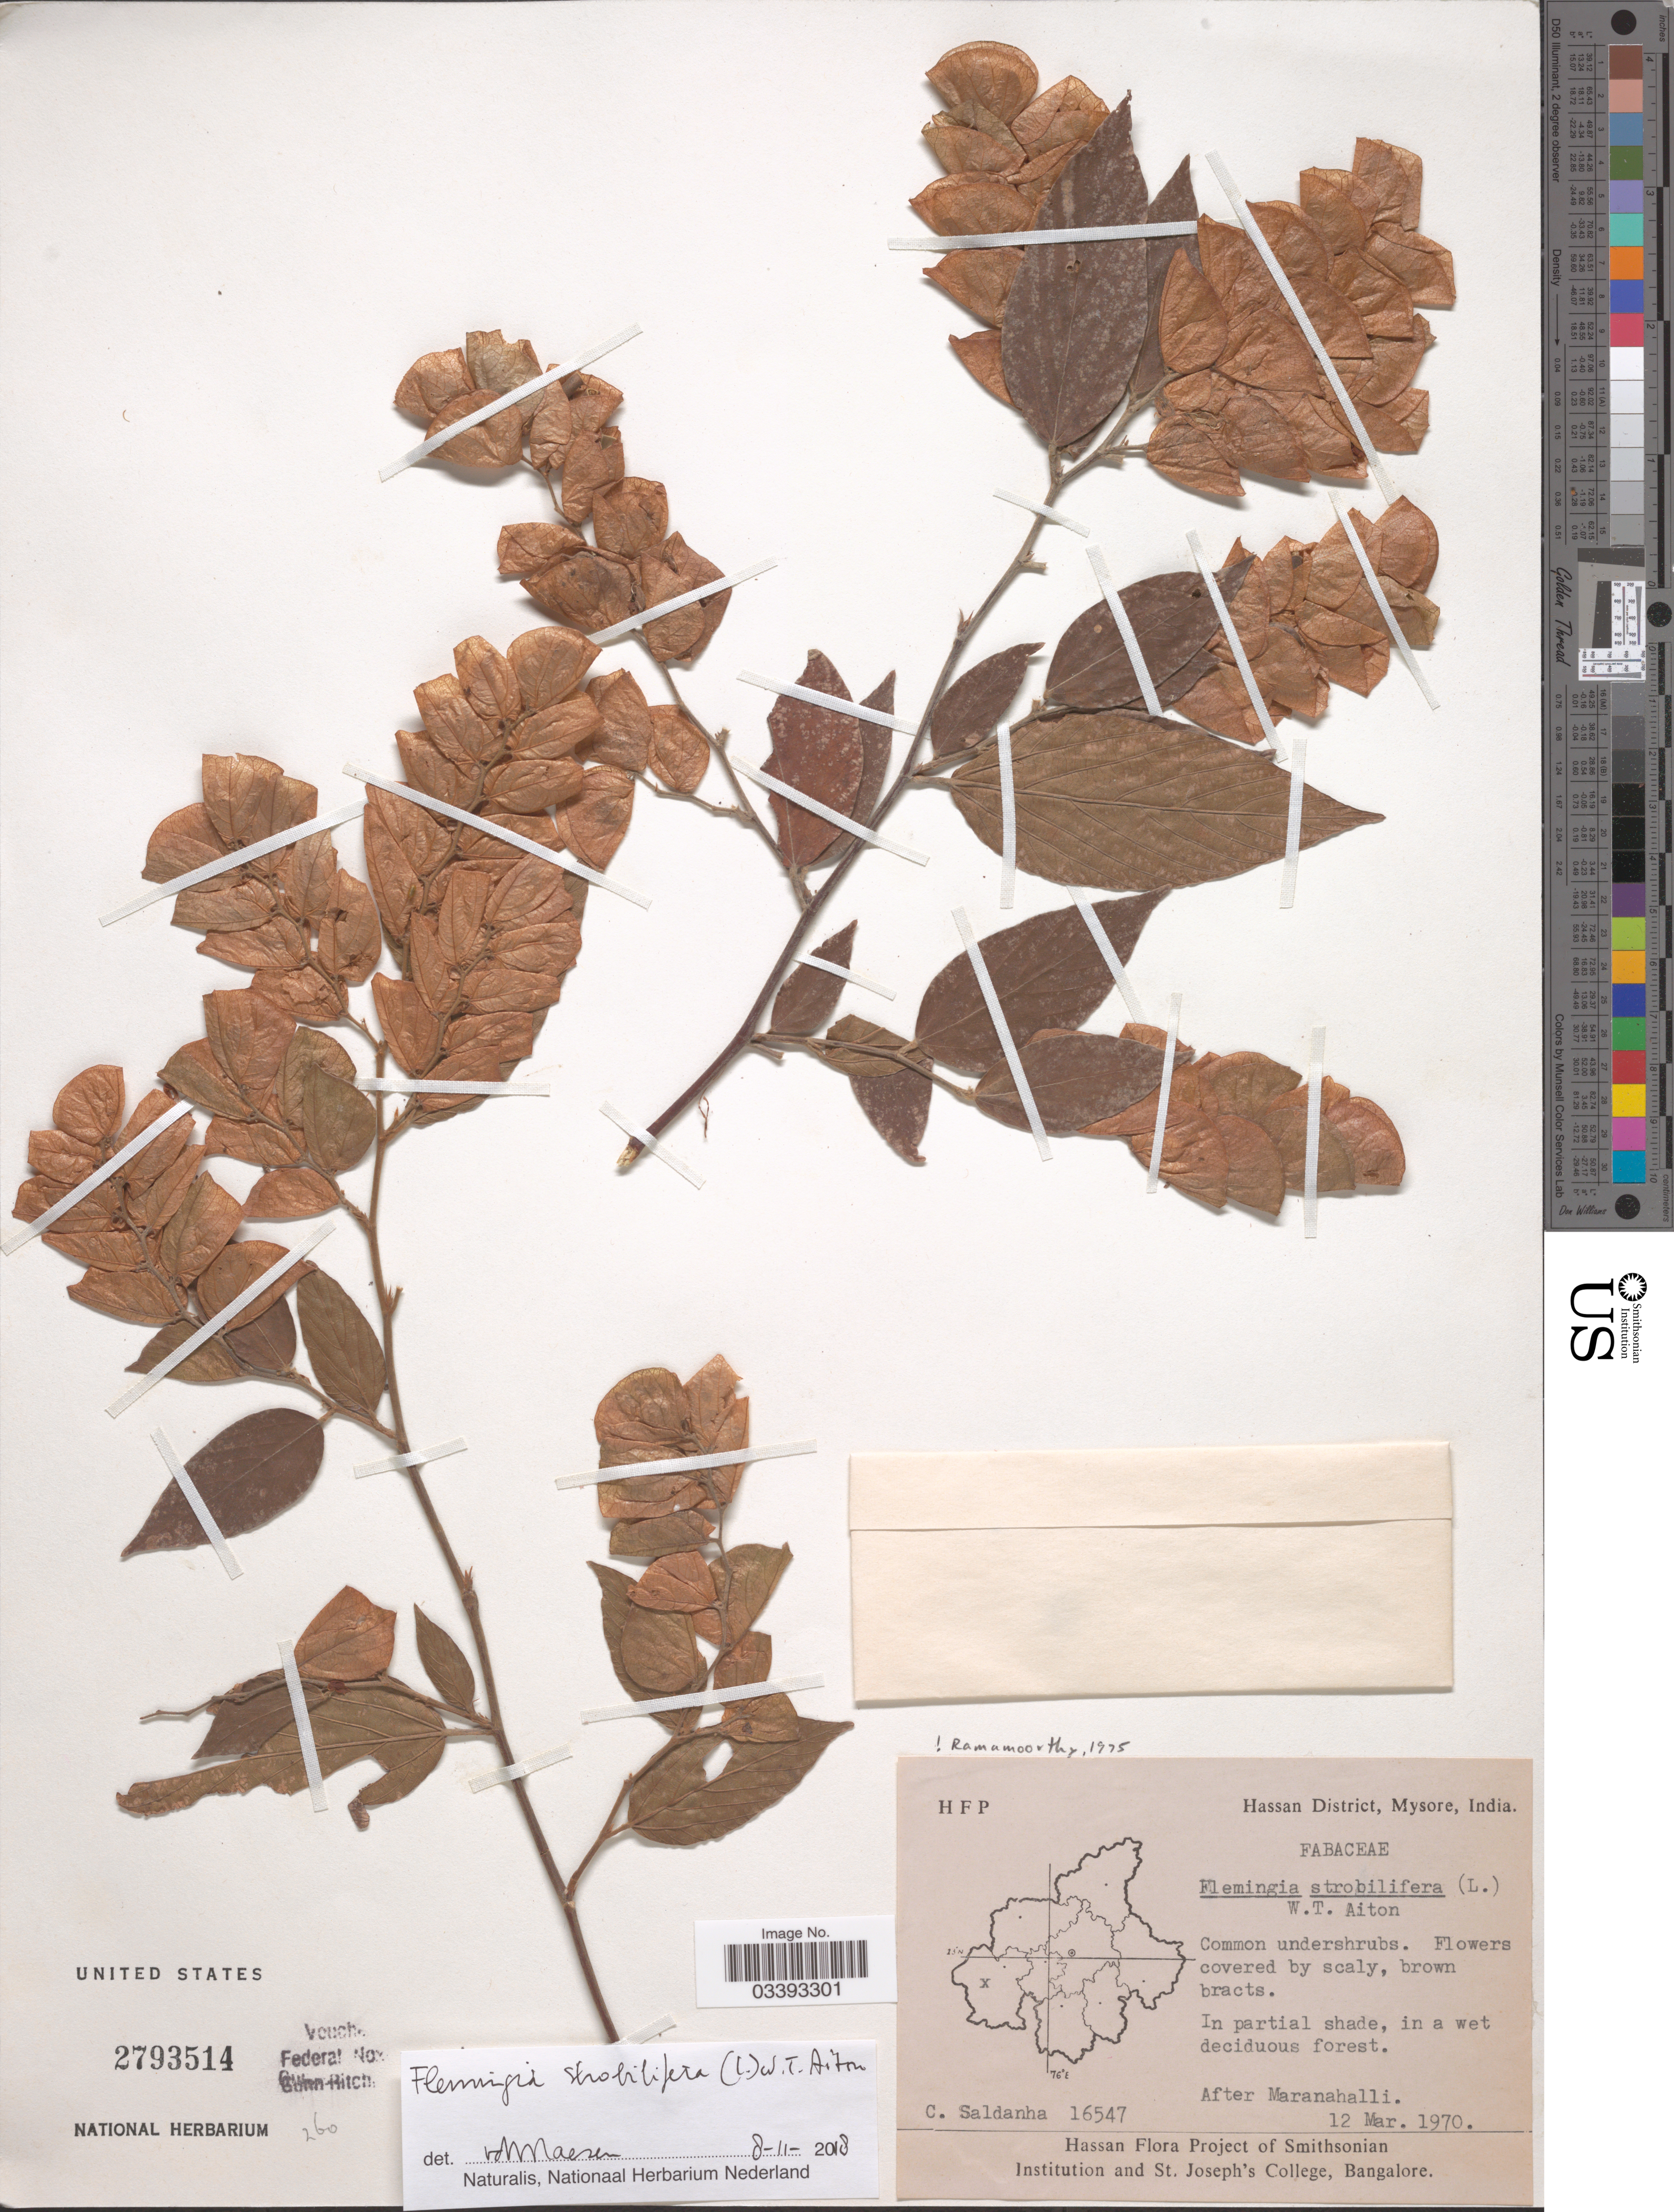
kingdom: Plantae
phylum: Tracheophyta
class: Magnoliopsida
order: Fabales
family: Fabaceae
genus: Flemingia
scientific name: Flemingia strobilifera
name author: (L.) W.T. Aiton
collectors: C. J. Saldanha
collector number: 16547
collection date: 1970-03-12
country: India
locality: Hassan District, Mysore. After Maranahalli.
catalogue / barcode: US 2793514